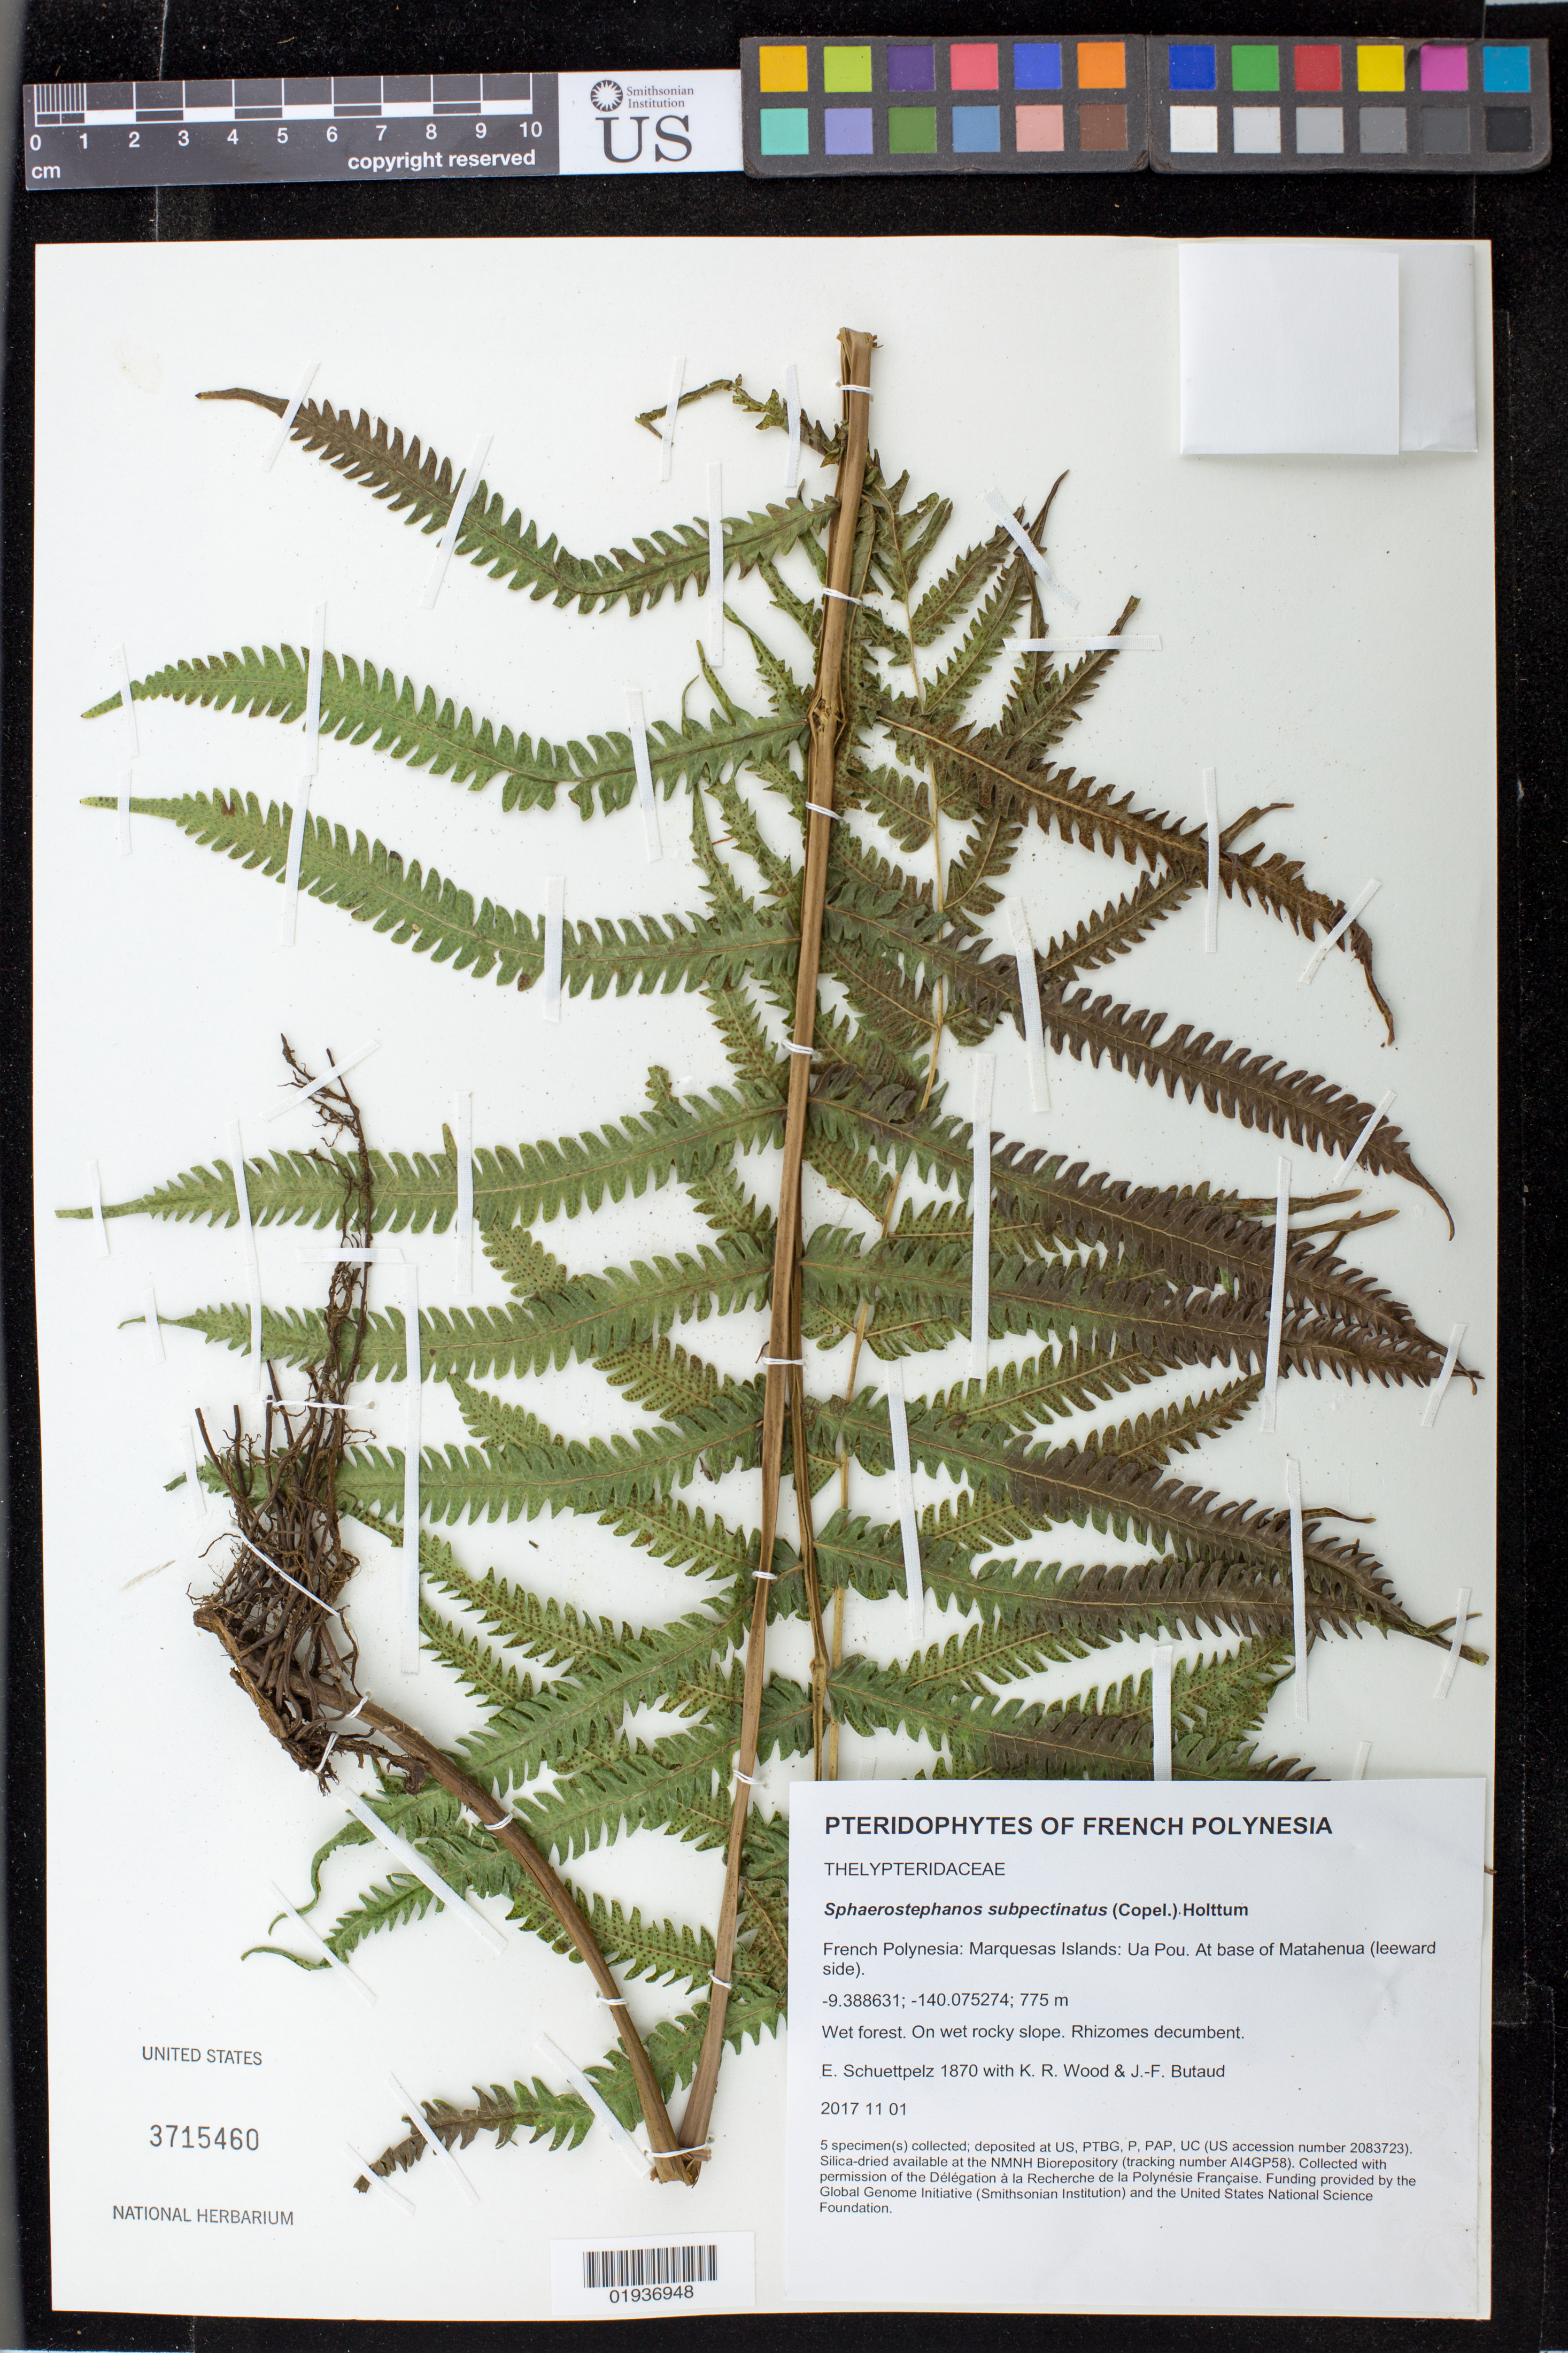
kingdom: Plantae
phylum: Tracheophyta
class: Polypodiopsida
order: Polypodiales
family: Thelypteridaceae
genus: Sphaerostephanos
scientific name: Sphaerostephanos subpectinatus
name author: (Copel.) Holttum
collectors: E. Schuettpelz, K. R. Wood & J. -F. Butaud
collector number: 1870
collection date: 2017-11-01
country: French Polynesia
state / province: Marquesas Islands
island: Ua Pou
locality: At base of Matahenua (leeward side).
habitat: Wet forest.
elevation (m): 775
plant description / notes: Collected with permission of the Délégation à la Recherche de la Polynésie Française. Funding provided by the Global Genome Initiative (Smithsonian Institution) and the United States National Science Foundation. Silica dried tissue stored at AI4GP58 in the Biorepository, Smithsonian Institution.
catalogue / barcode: US 3715460